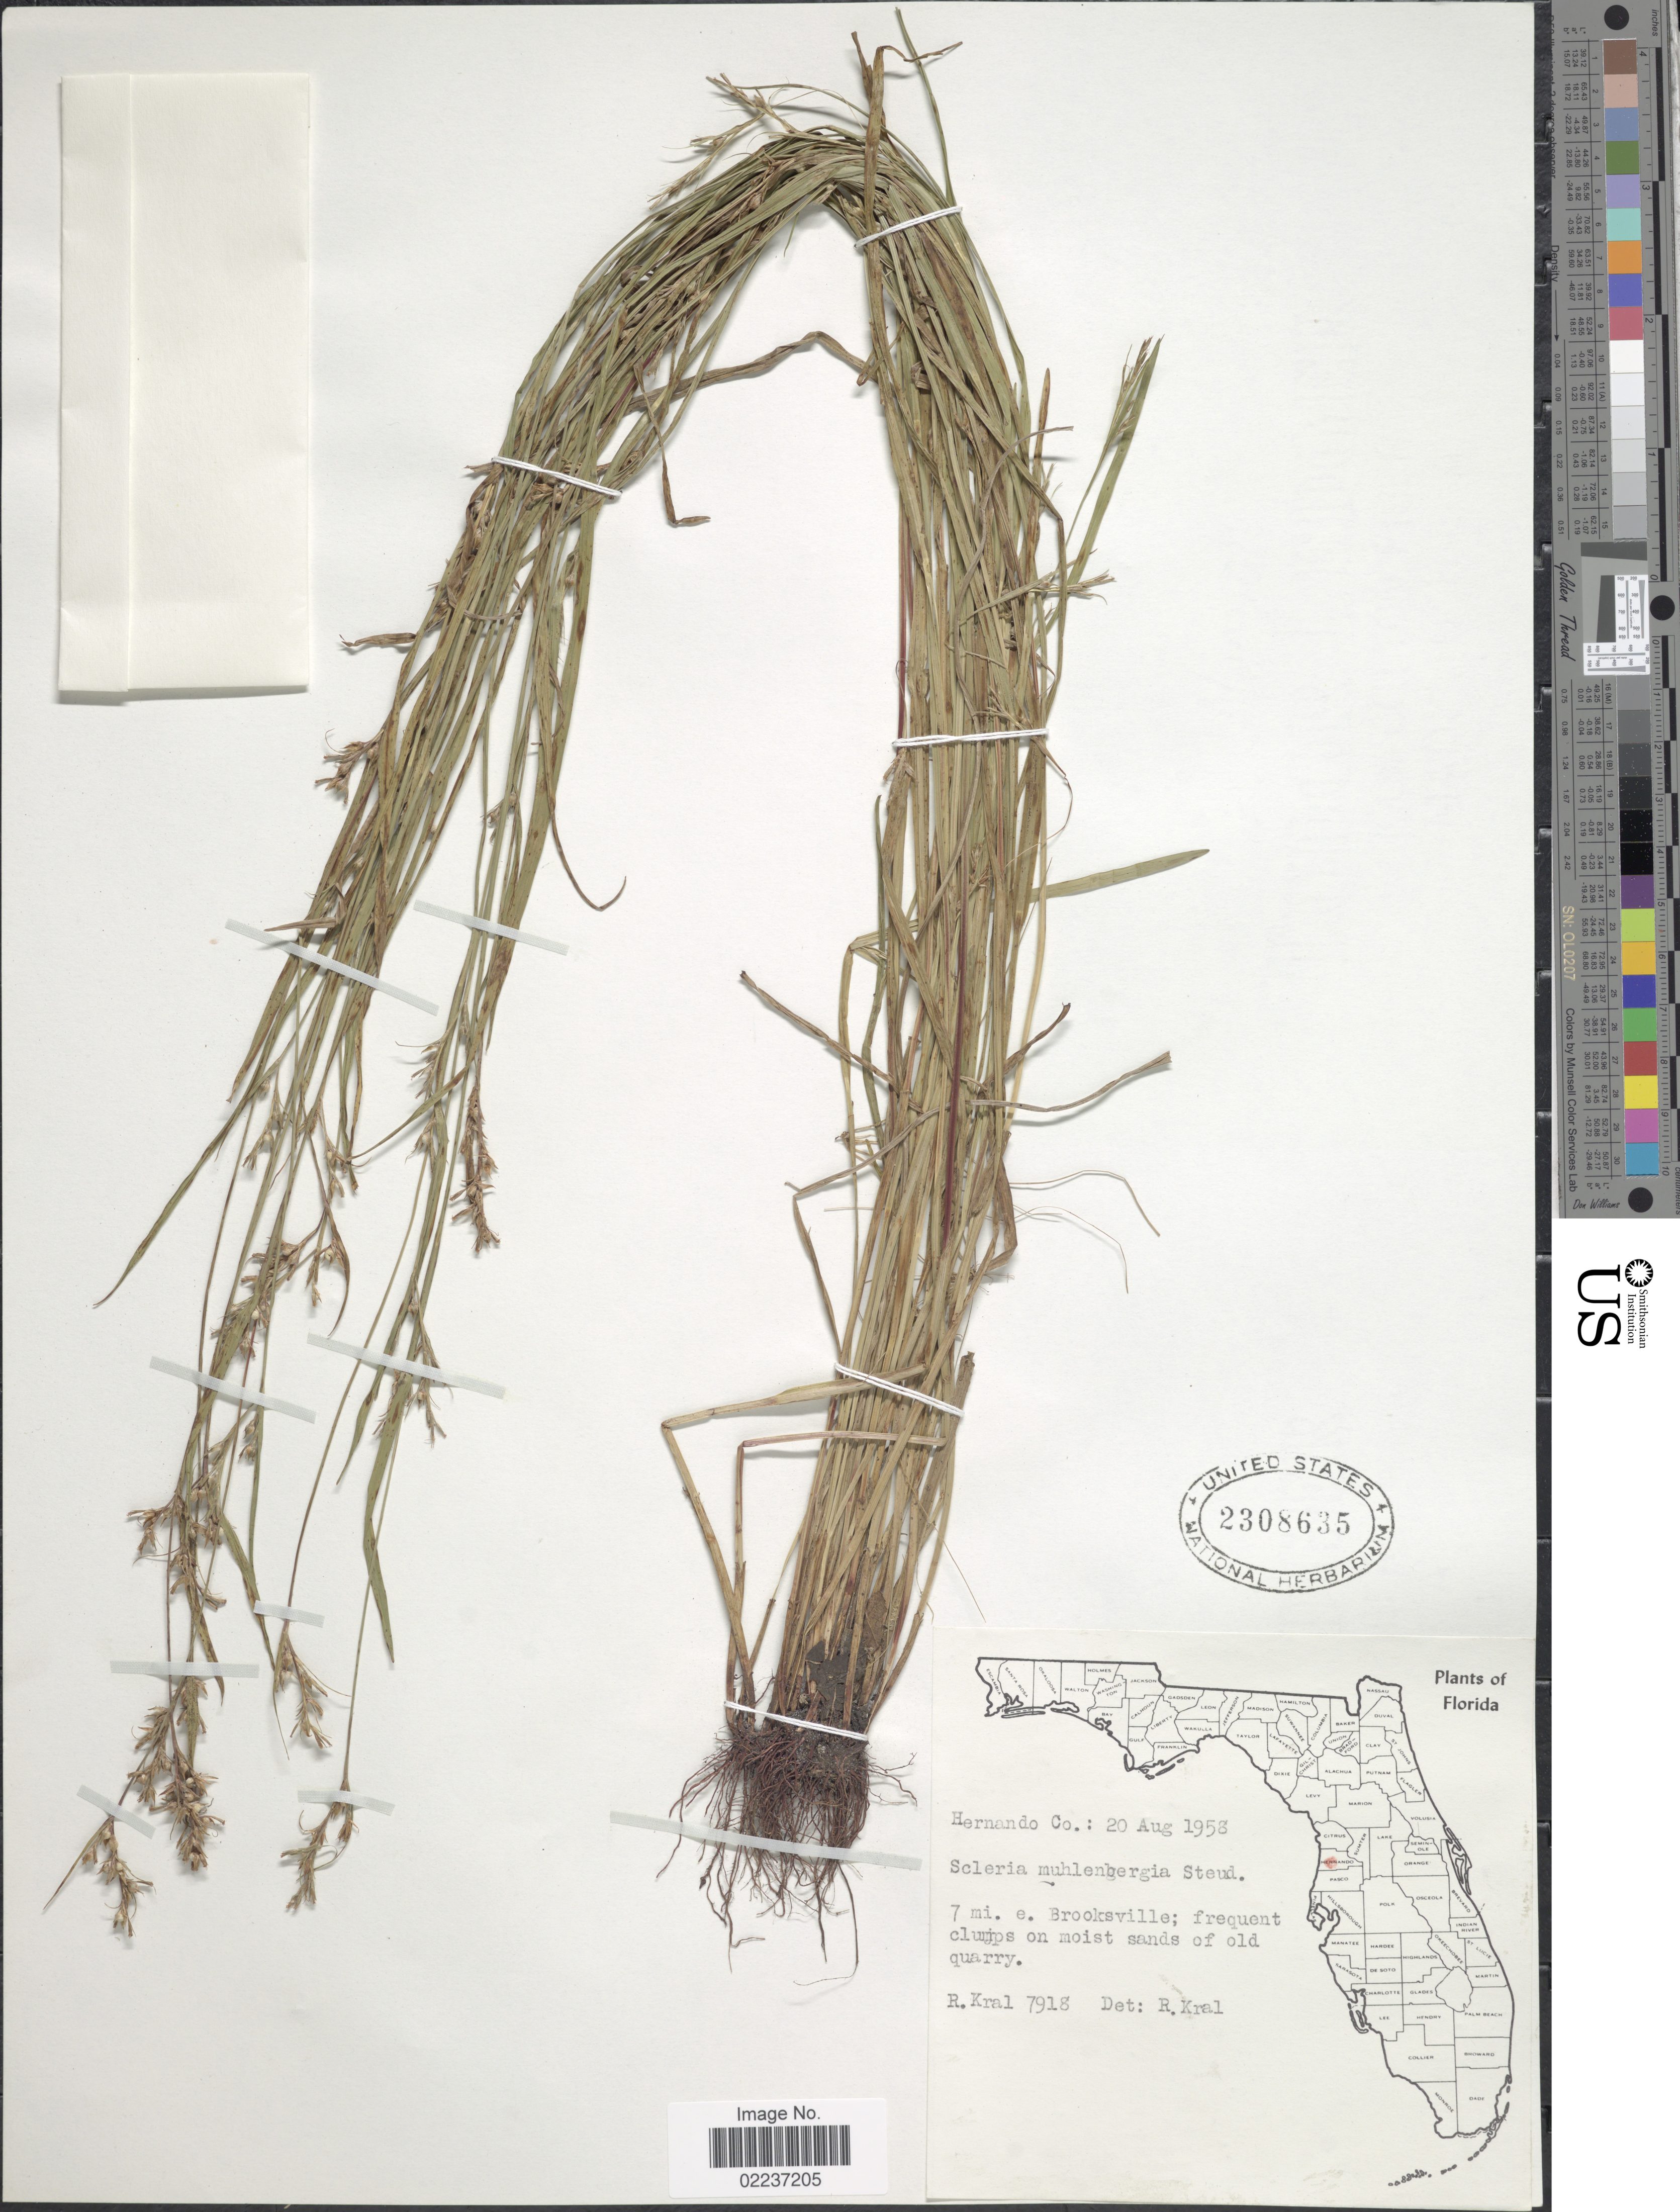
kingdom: Plantae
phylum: Tracheophyta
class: Liliopsida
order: Poales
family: Cyperaceae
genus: Scleria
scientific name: Scleria muehlenbergii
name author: Steud.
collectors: R. Kral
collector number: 7918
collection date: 1958-08-20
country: United States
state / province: Florida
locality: Hernando Co.: 7 mi. e Brooksville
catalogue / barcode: US 2308635